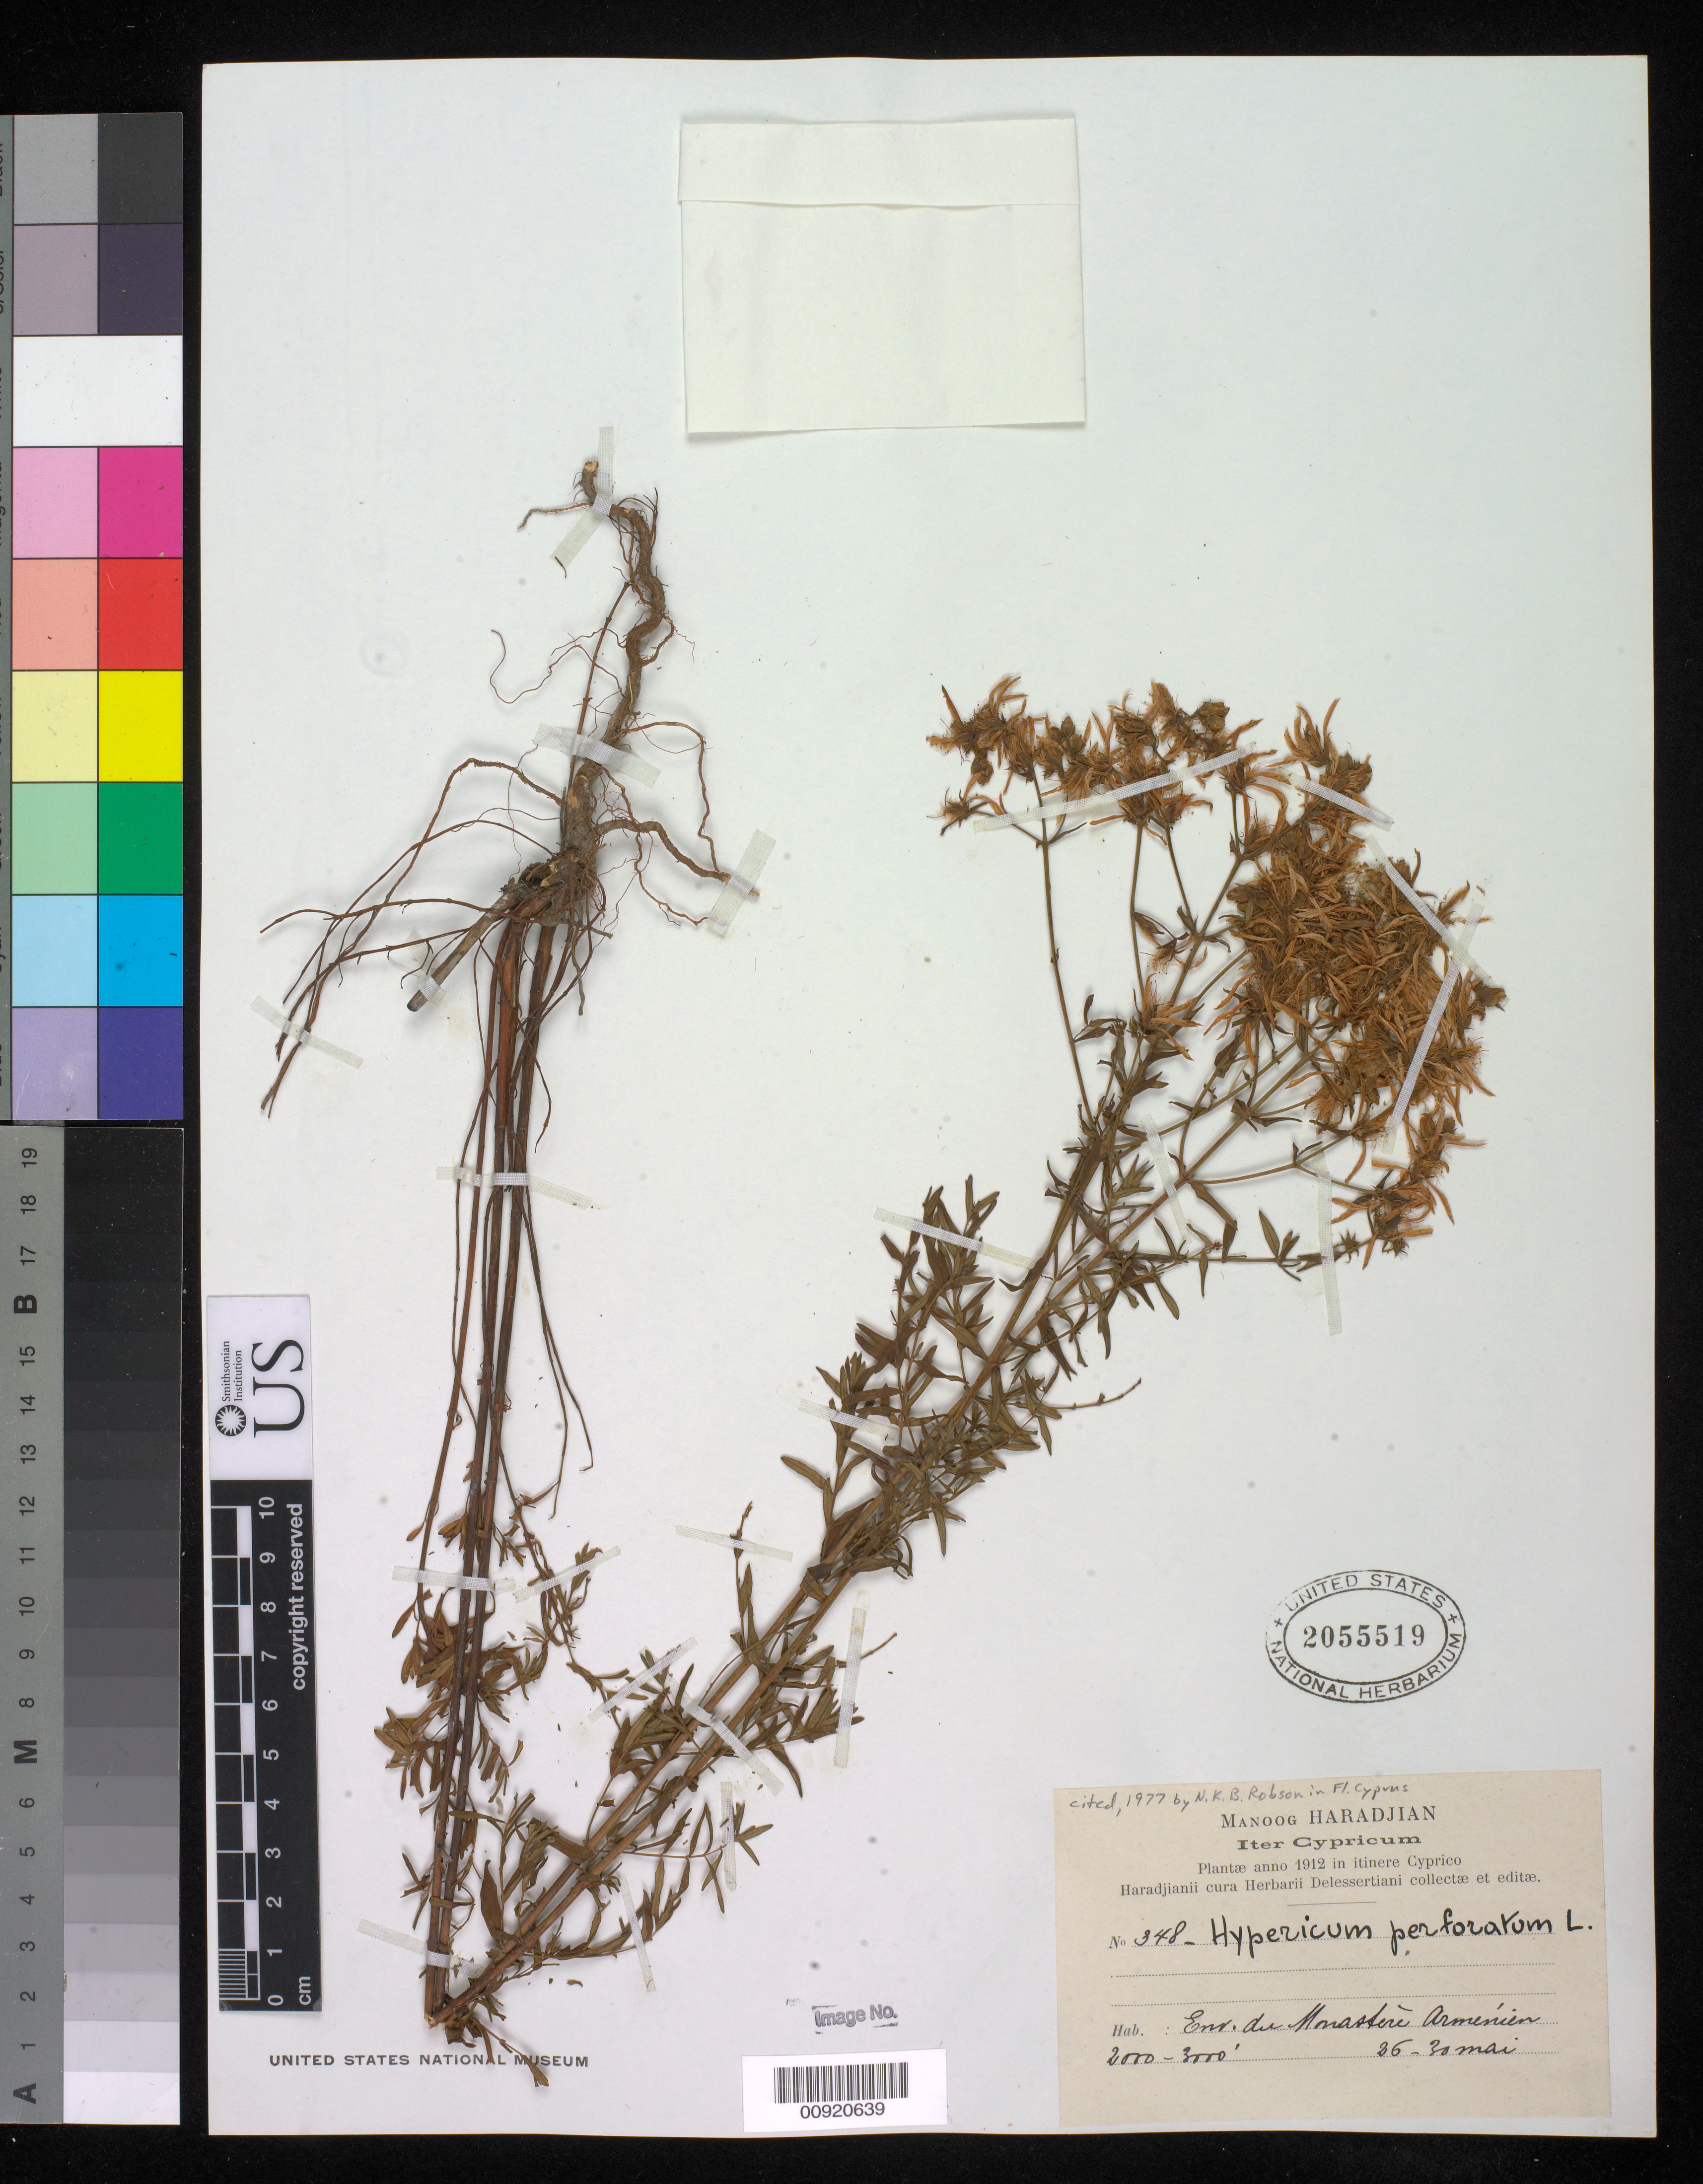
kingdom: Plantae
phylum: Tracheophyta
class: Magnoliopsida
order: Malpighiales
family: Hypericaceae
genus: Hypericum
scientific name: Hypericum perforatum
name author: L.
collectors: M. Haradjian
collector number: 348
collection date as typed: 26 May 1912 to 30 May 1912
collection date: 1912-05-26/1912-05-30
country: Cyprus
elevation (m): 610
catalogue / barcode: US 2055519